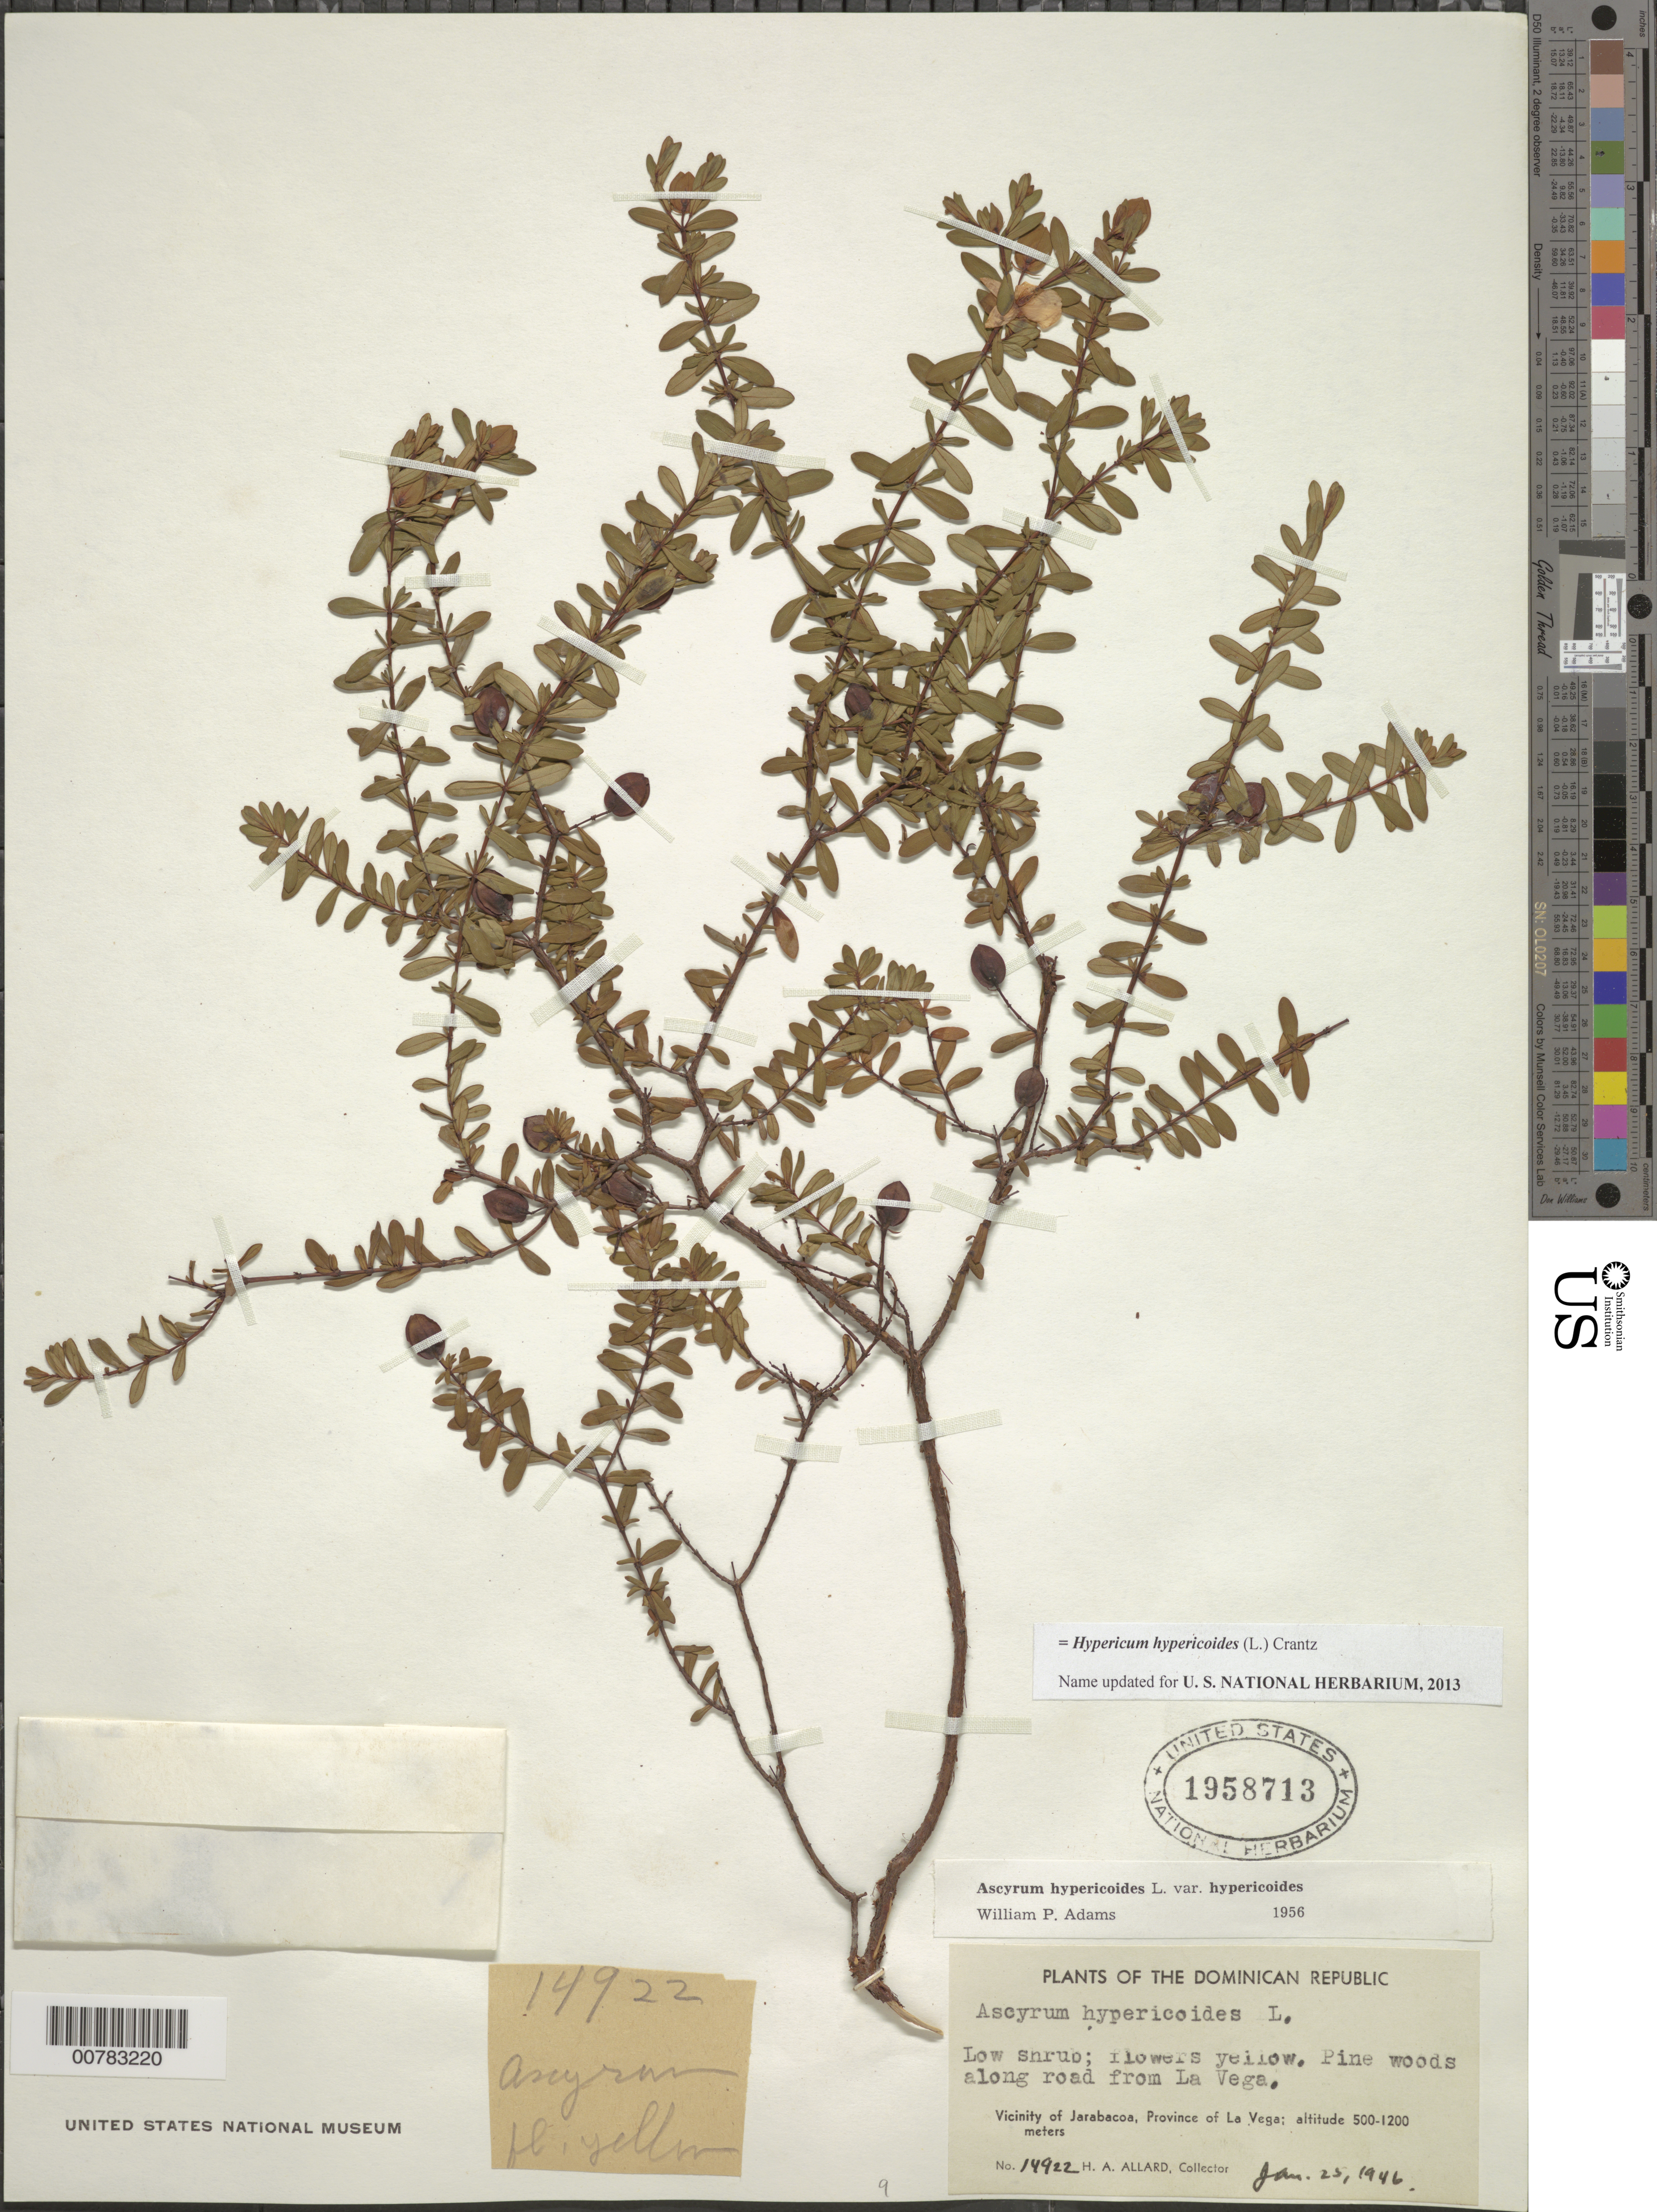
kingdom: Plantae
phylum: Tracheophyta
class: Magnoliopsida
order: Malpighiales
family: Hypericaceae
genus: Hypericum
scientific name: Hypericum hypericoides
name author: (L.) Crantz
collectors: H. A. Allard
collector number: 14922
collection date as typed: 25 Jan 1946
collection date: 1946-01-25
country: Dominican Republic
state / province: La Vega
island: Hispaniola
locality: Vicinity of Jarabacoa, along road from La Vega.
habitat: Pine woods.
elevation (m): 500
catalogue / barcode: US 1958713